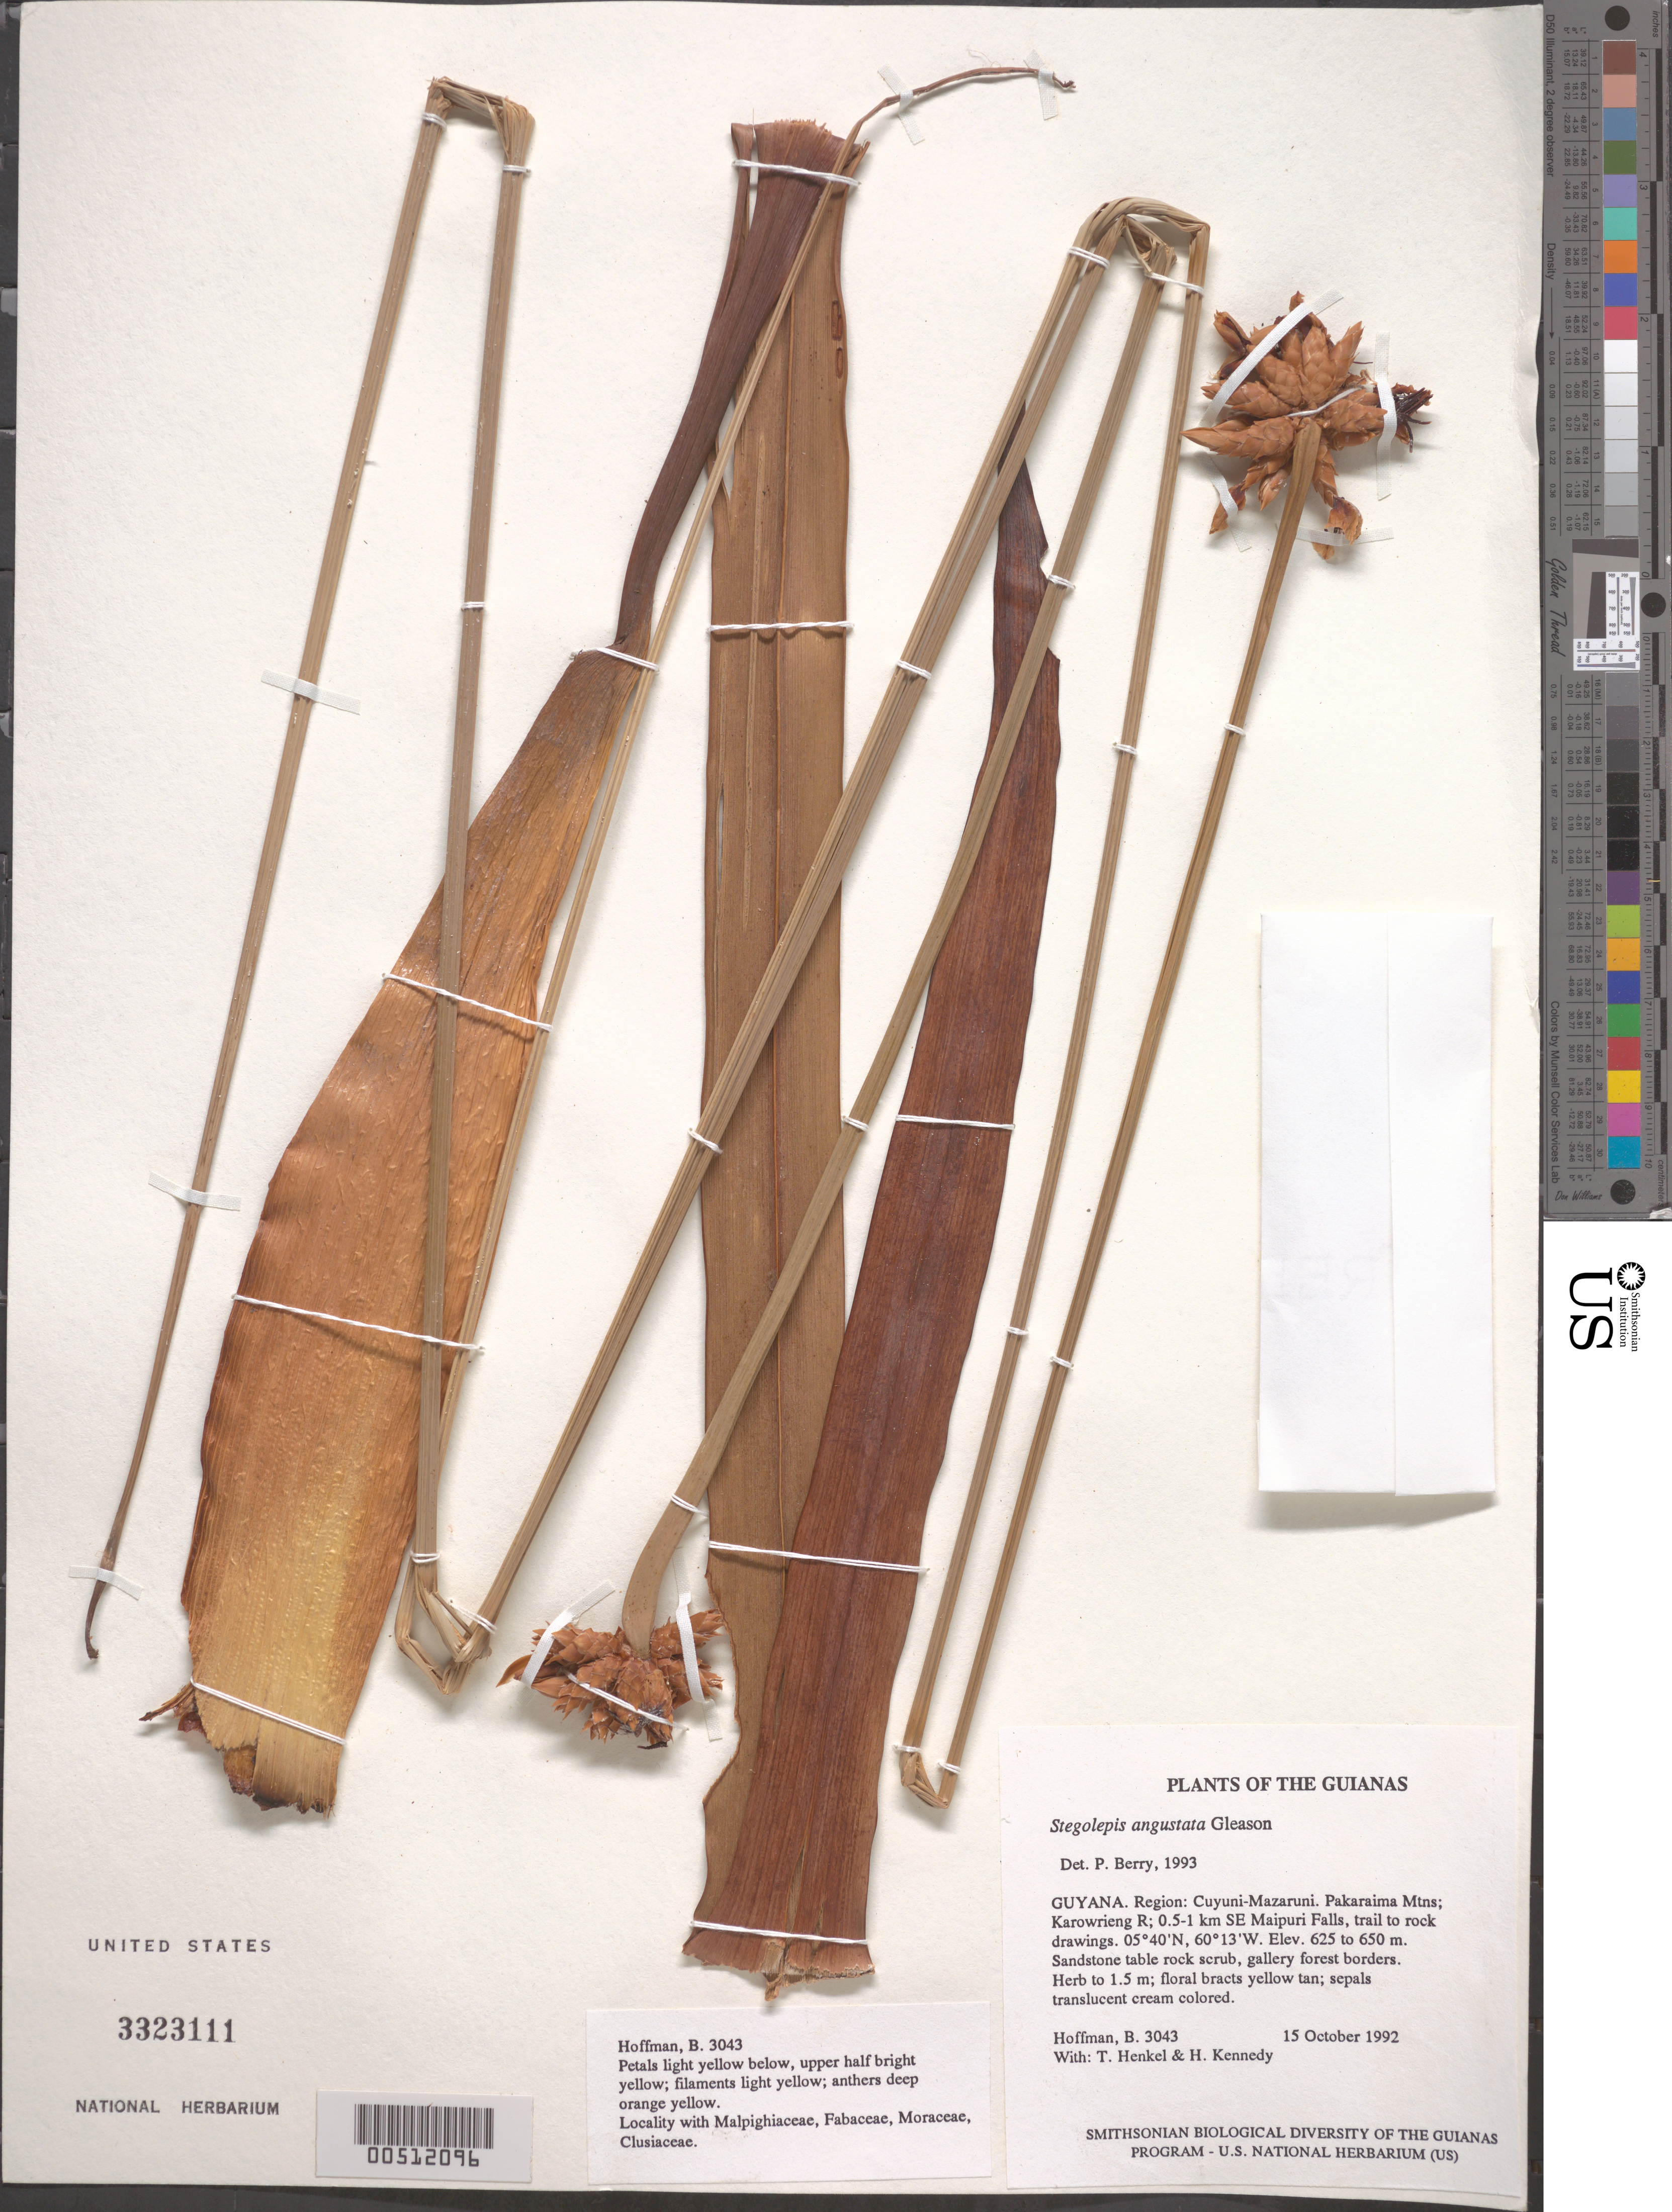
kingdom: Plantae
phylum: Tracheophyta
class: Liliopsida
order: Poales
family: Rapateaceae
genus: Stegolepis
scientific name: Stegolepis angustata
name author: Gleason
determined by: Berry, P. E., (WIS), University of Wisconsin - Madison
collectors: B. Hoffman, T. Henkel & H. Kennedy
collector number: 3043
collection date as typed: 15 October 1992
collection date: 1992-10-15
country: Guyana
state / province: Cuyuni-Mazaruni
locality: Pakaraima Mountains; Karowrieng River; 0.5-1 km SE of Maipuri Falls, trail to rock drawings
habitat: Sandstone table rock scrub, gallery forest borders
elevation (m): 625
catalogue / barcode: US 3323111